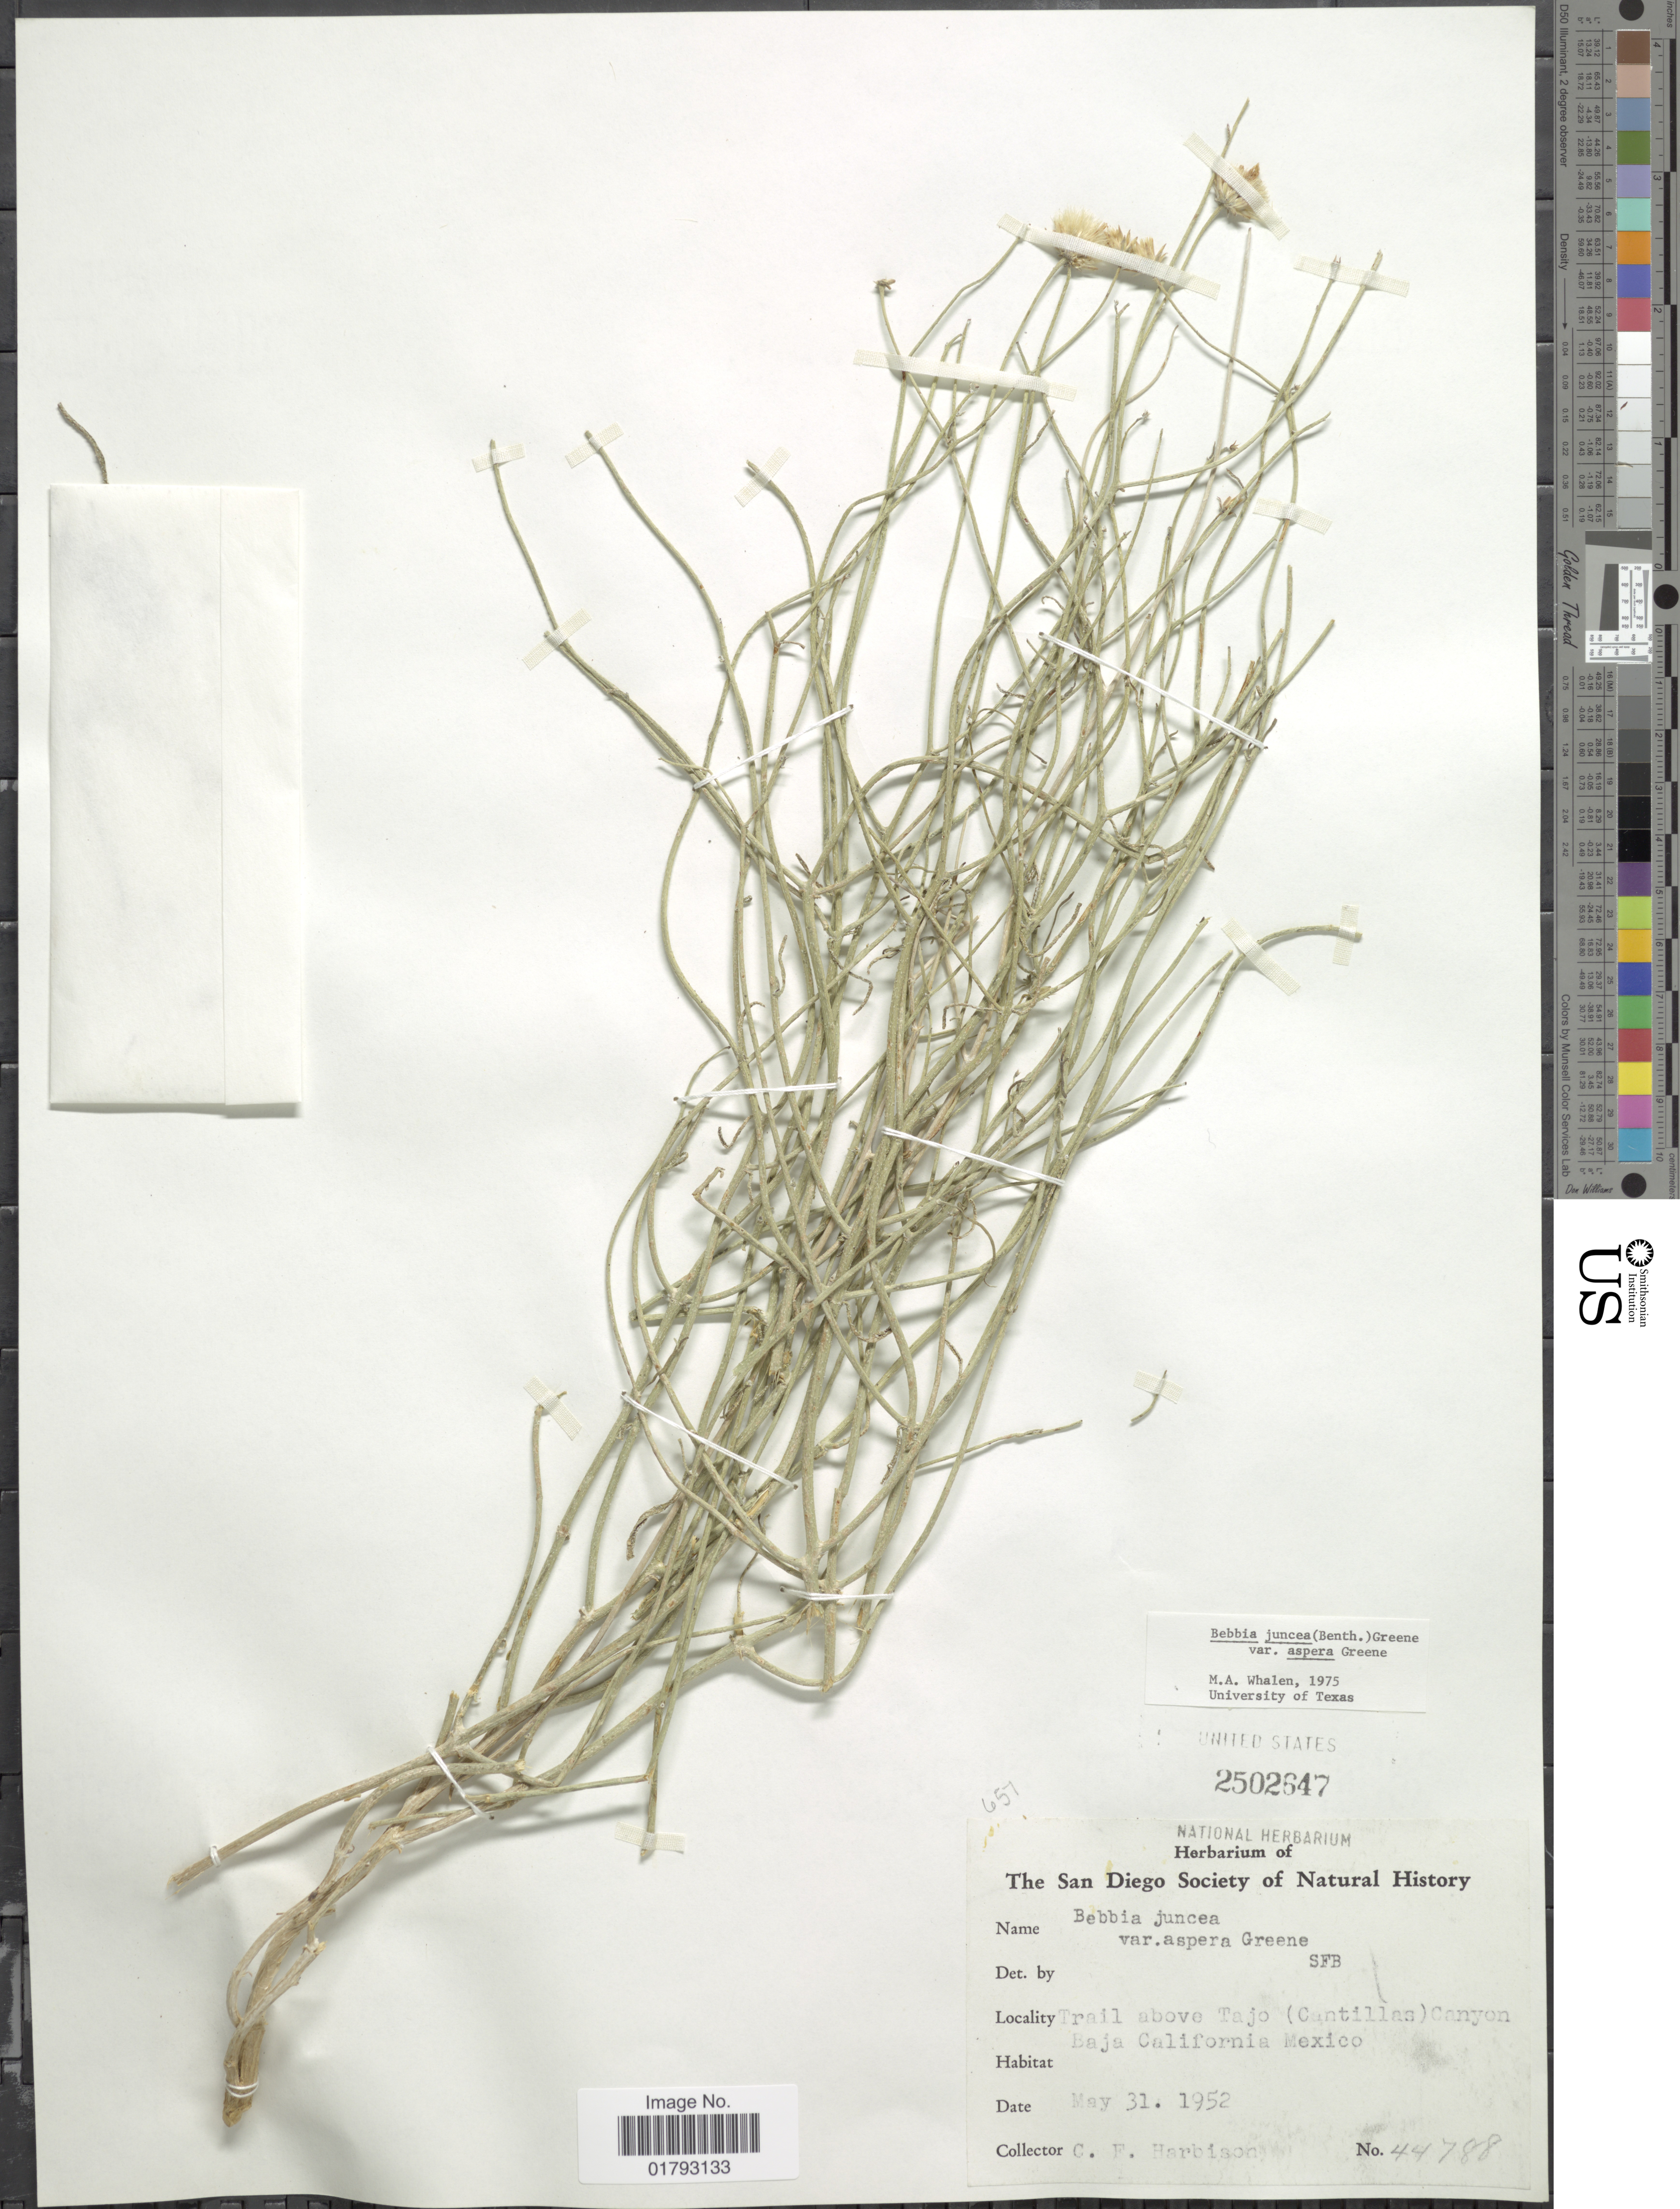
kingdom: Plantae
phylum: Tracheophyta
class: Magnoliopsida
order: Asterales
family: Asteraceae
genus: Bebbia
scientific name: Bebbia juncea var. aspera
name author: Greene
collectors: C. F. Harbison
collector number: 44788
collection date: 1952-05-31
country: Mexico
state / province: Baja California Sur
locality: Trail above Tajo ( Cantillas) Canyon, Baja California Mexico.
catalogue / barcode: US 2502647